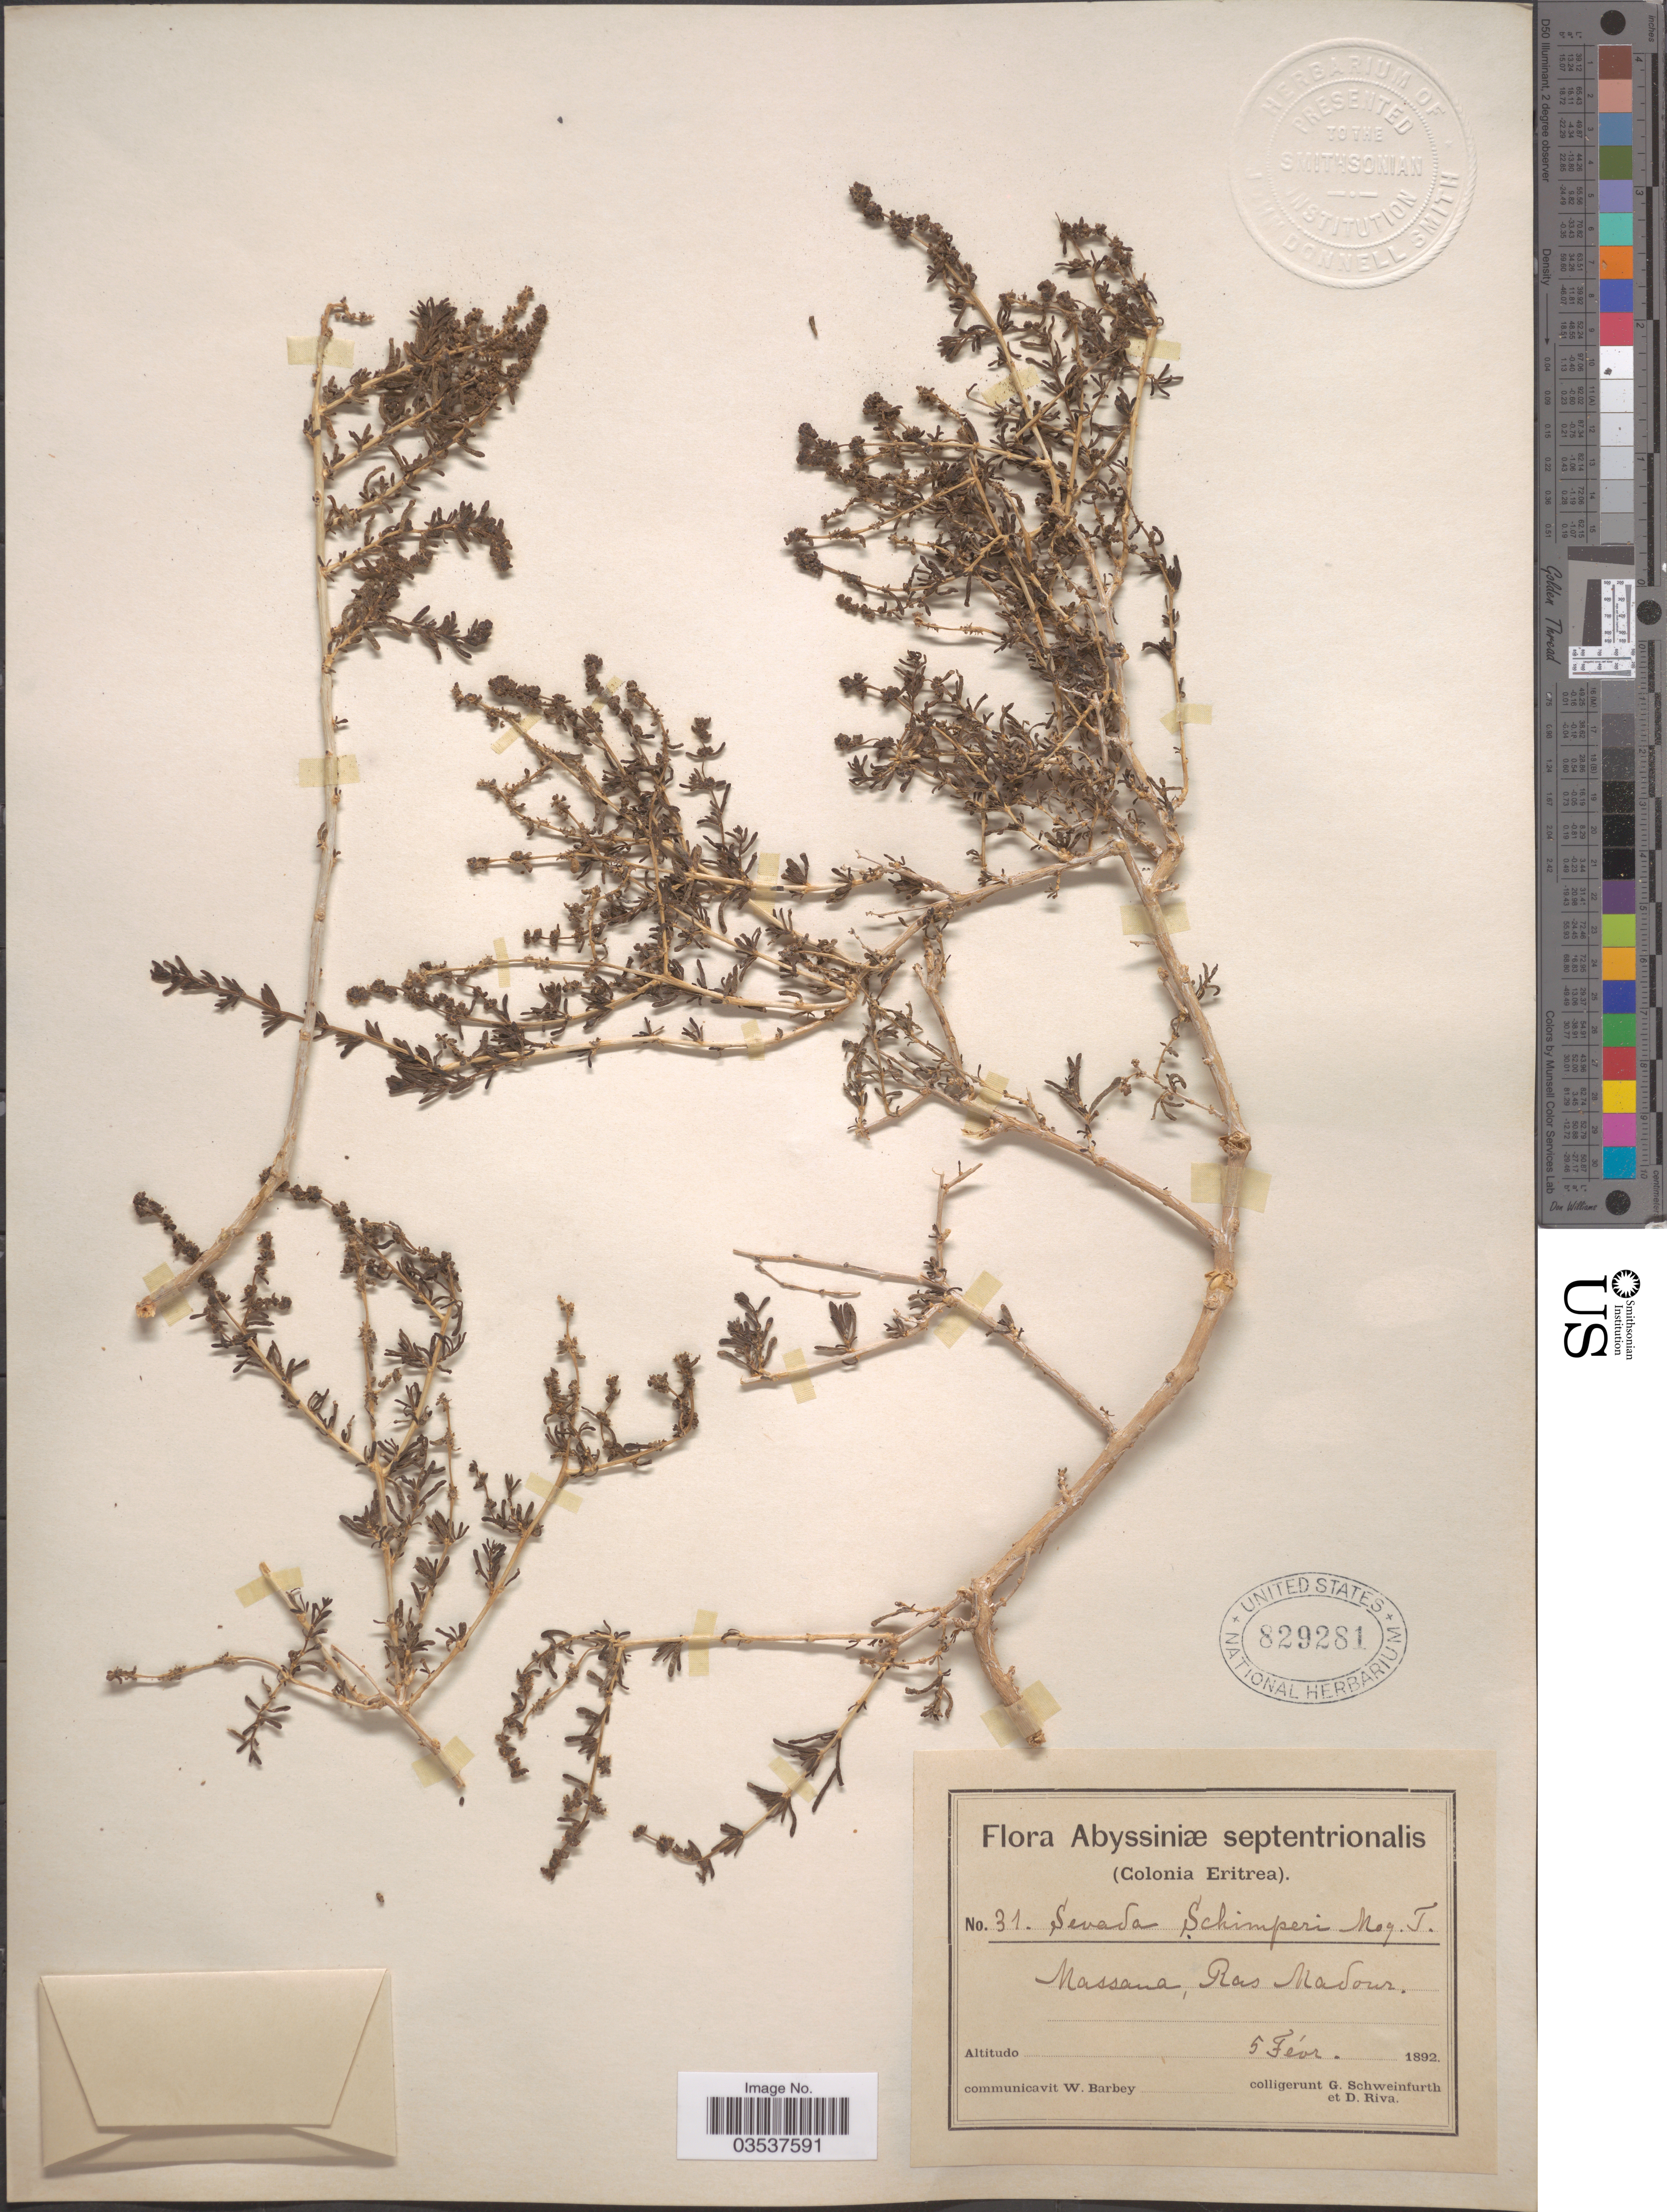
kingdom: Plantae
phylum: Tracheophyta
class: Magnoliopsida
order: Caryophyllales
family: Amaranthaceae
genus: Suaeda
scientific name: Suaeda schimperi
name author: (Moq.) Ulbr.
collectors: G. A. Schweinfurth (herbarium) & D. Riva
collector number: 31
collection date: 1892-02-05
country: Eritrea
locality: Abyssiniæ septentrionalis (Colonia Eritrea). Massana, Ras Madour.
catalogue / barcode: US 829281